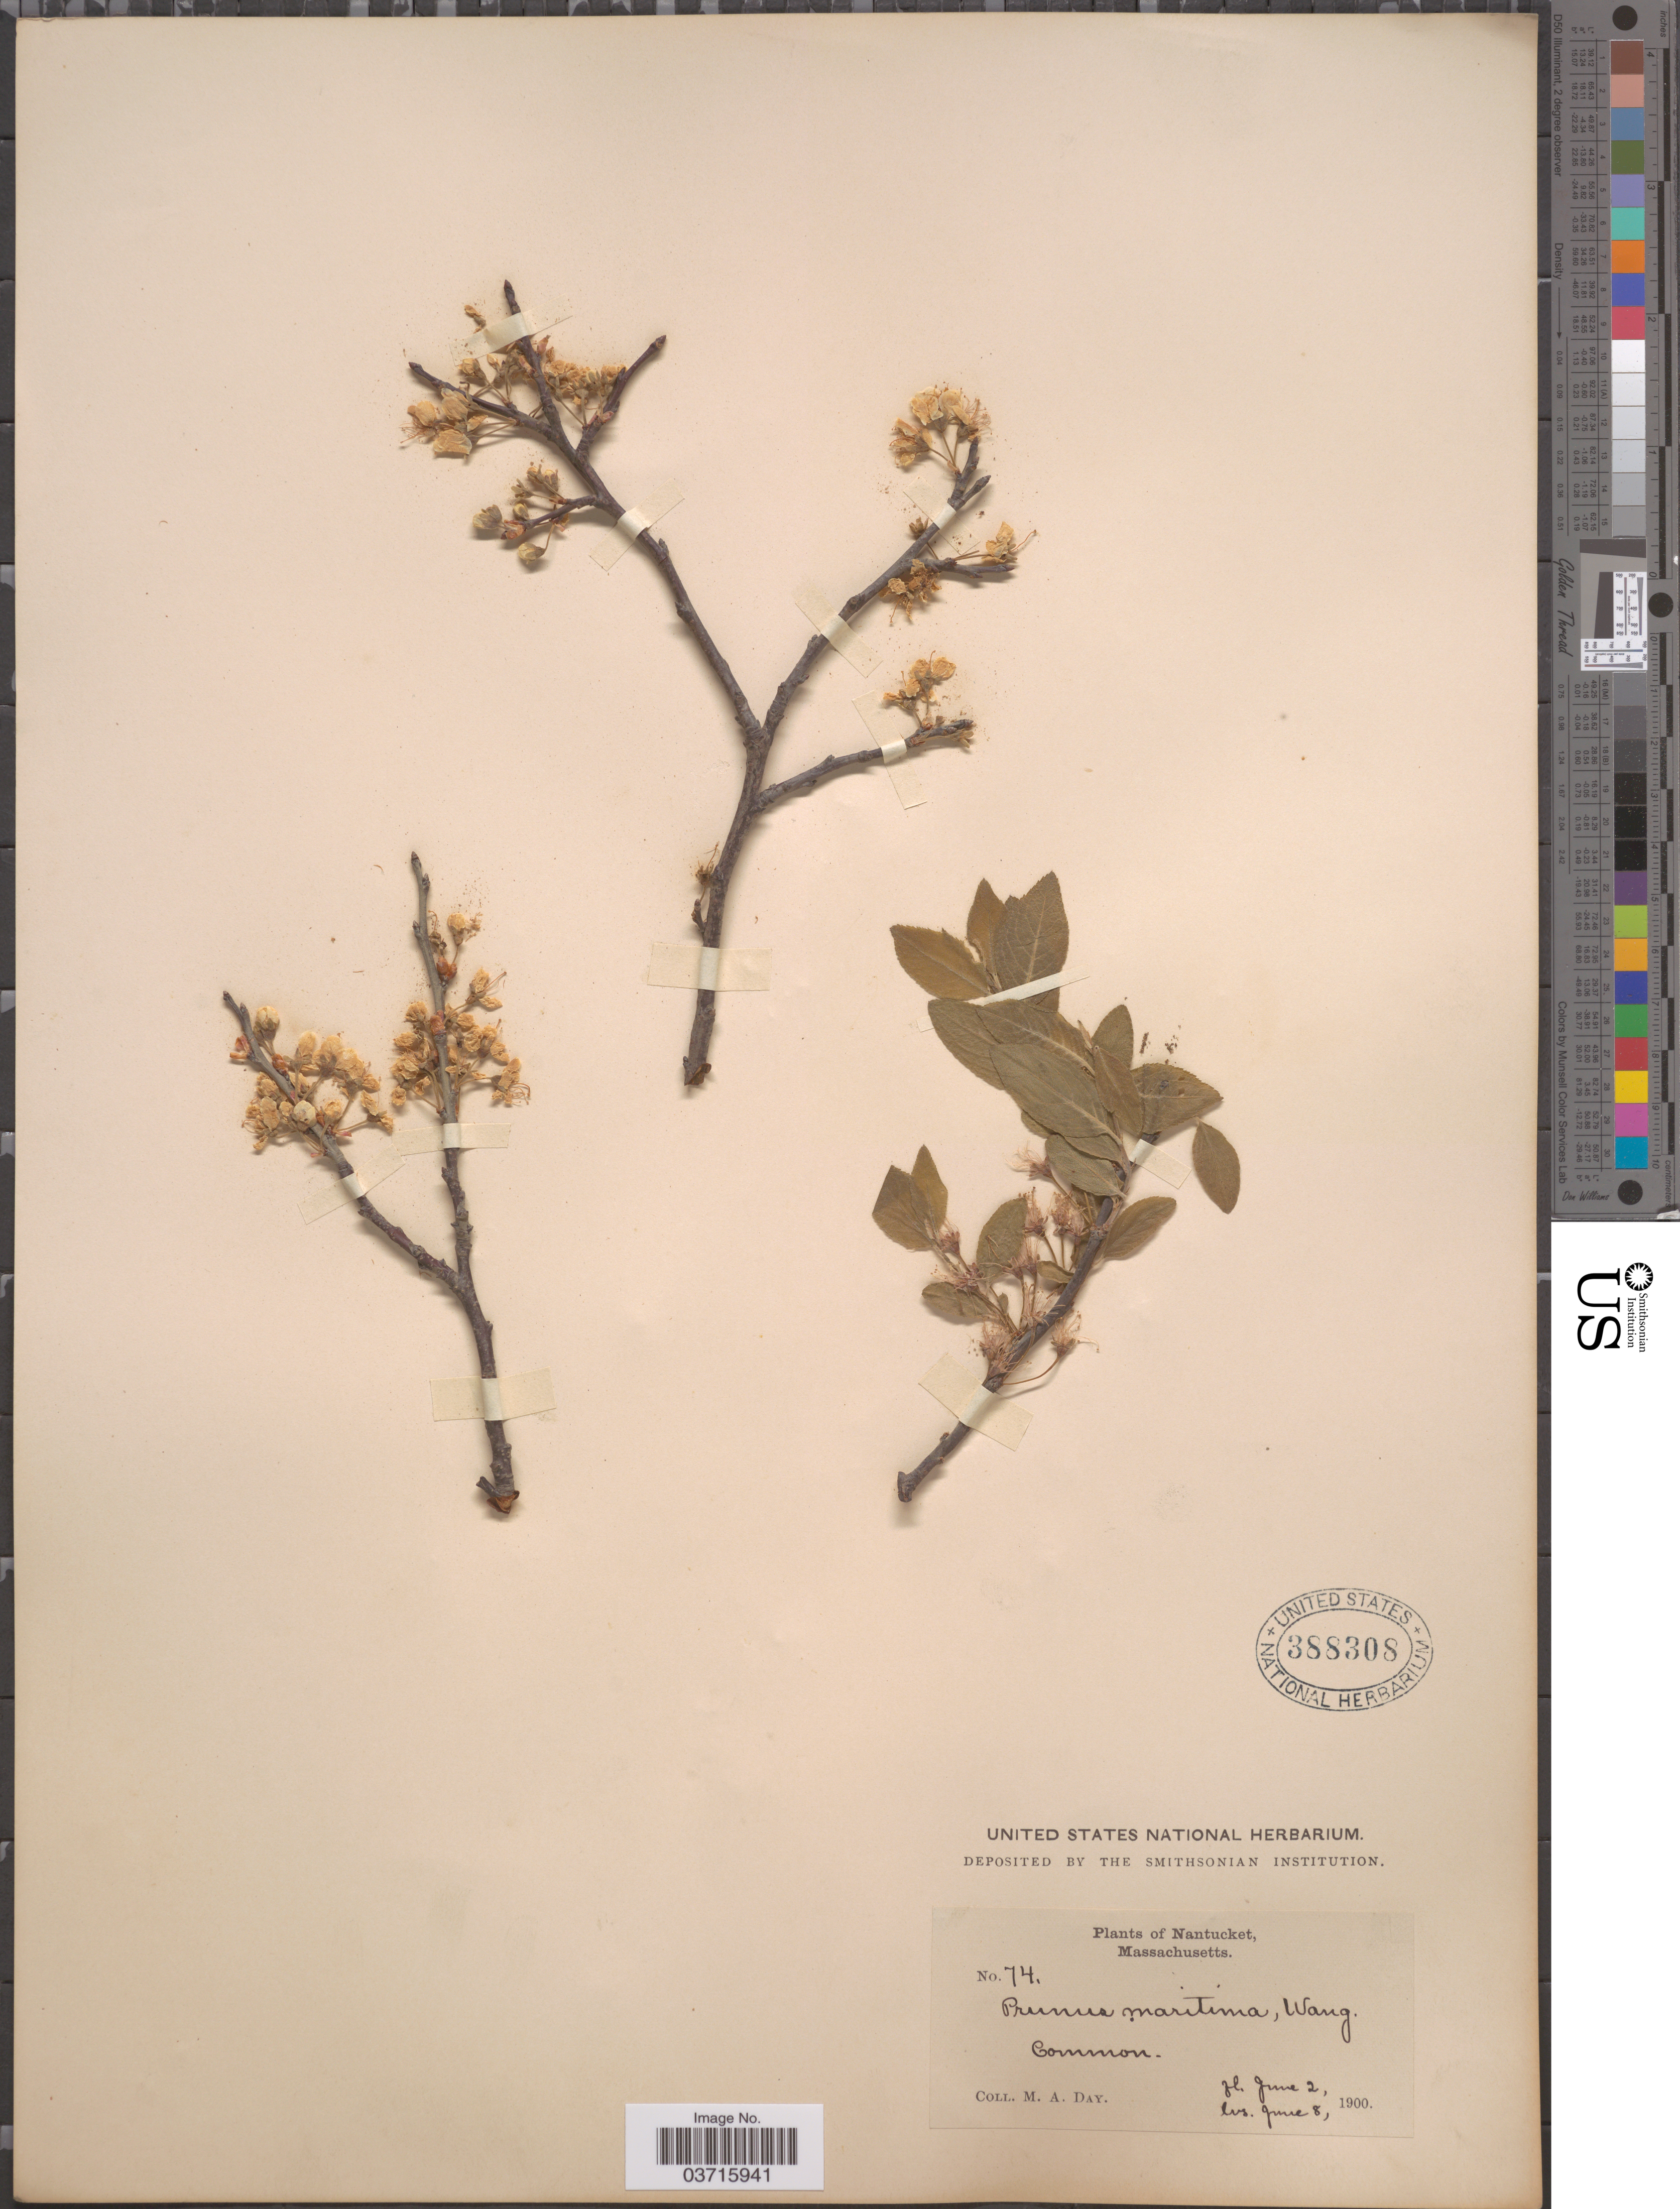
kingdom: Plantae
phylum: Tracheophyta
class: Magnoliopsida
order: Rosales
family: Rosaceae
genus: Prunus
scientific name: Prunus maritima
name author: Marshall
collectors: M. Day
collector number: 74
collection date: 1900-06-02/1900-06-08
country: United States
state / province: Massachusetts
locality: Nantucket.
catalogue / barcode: US 388308